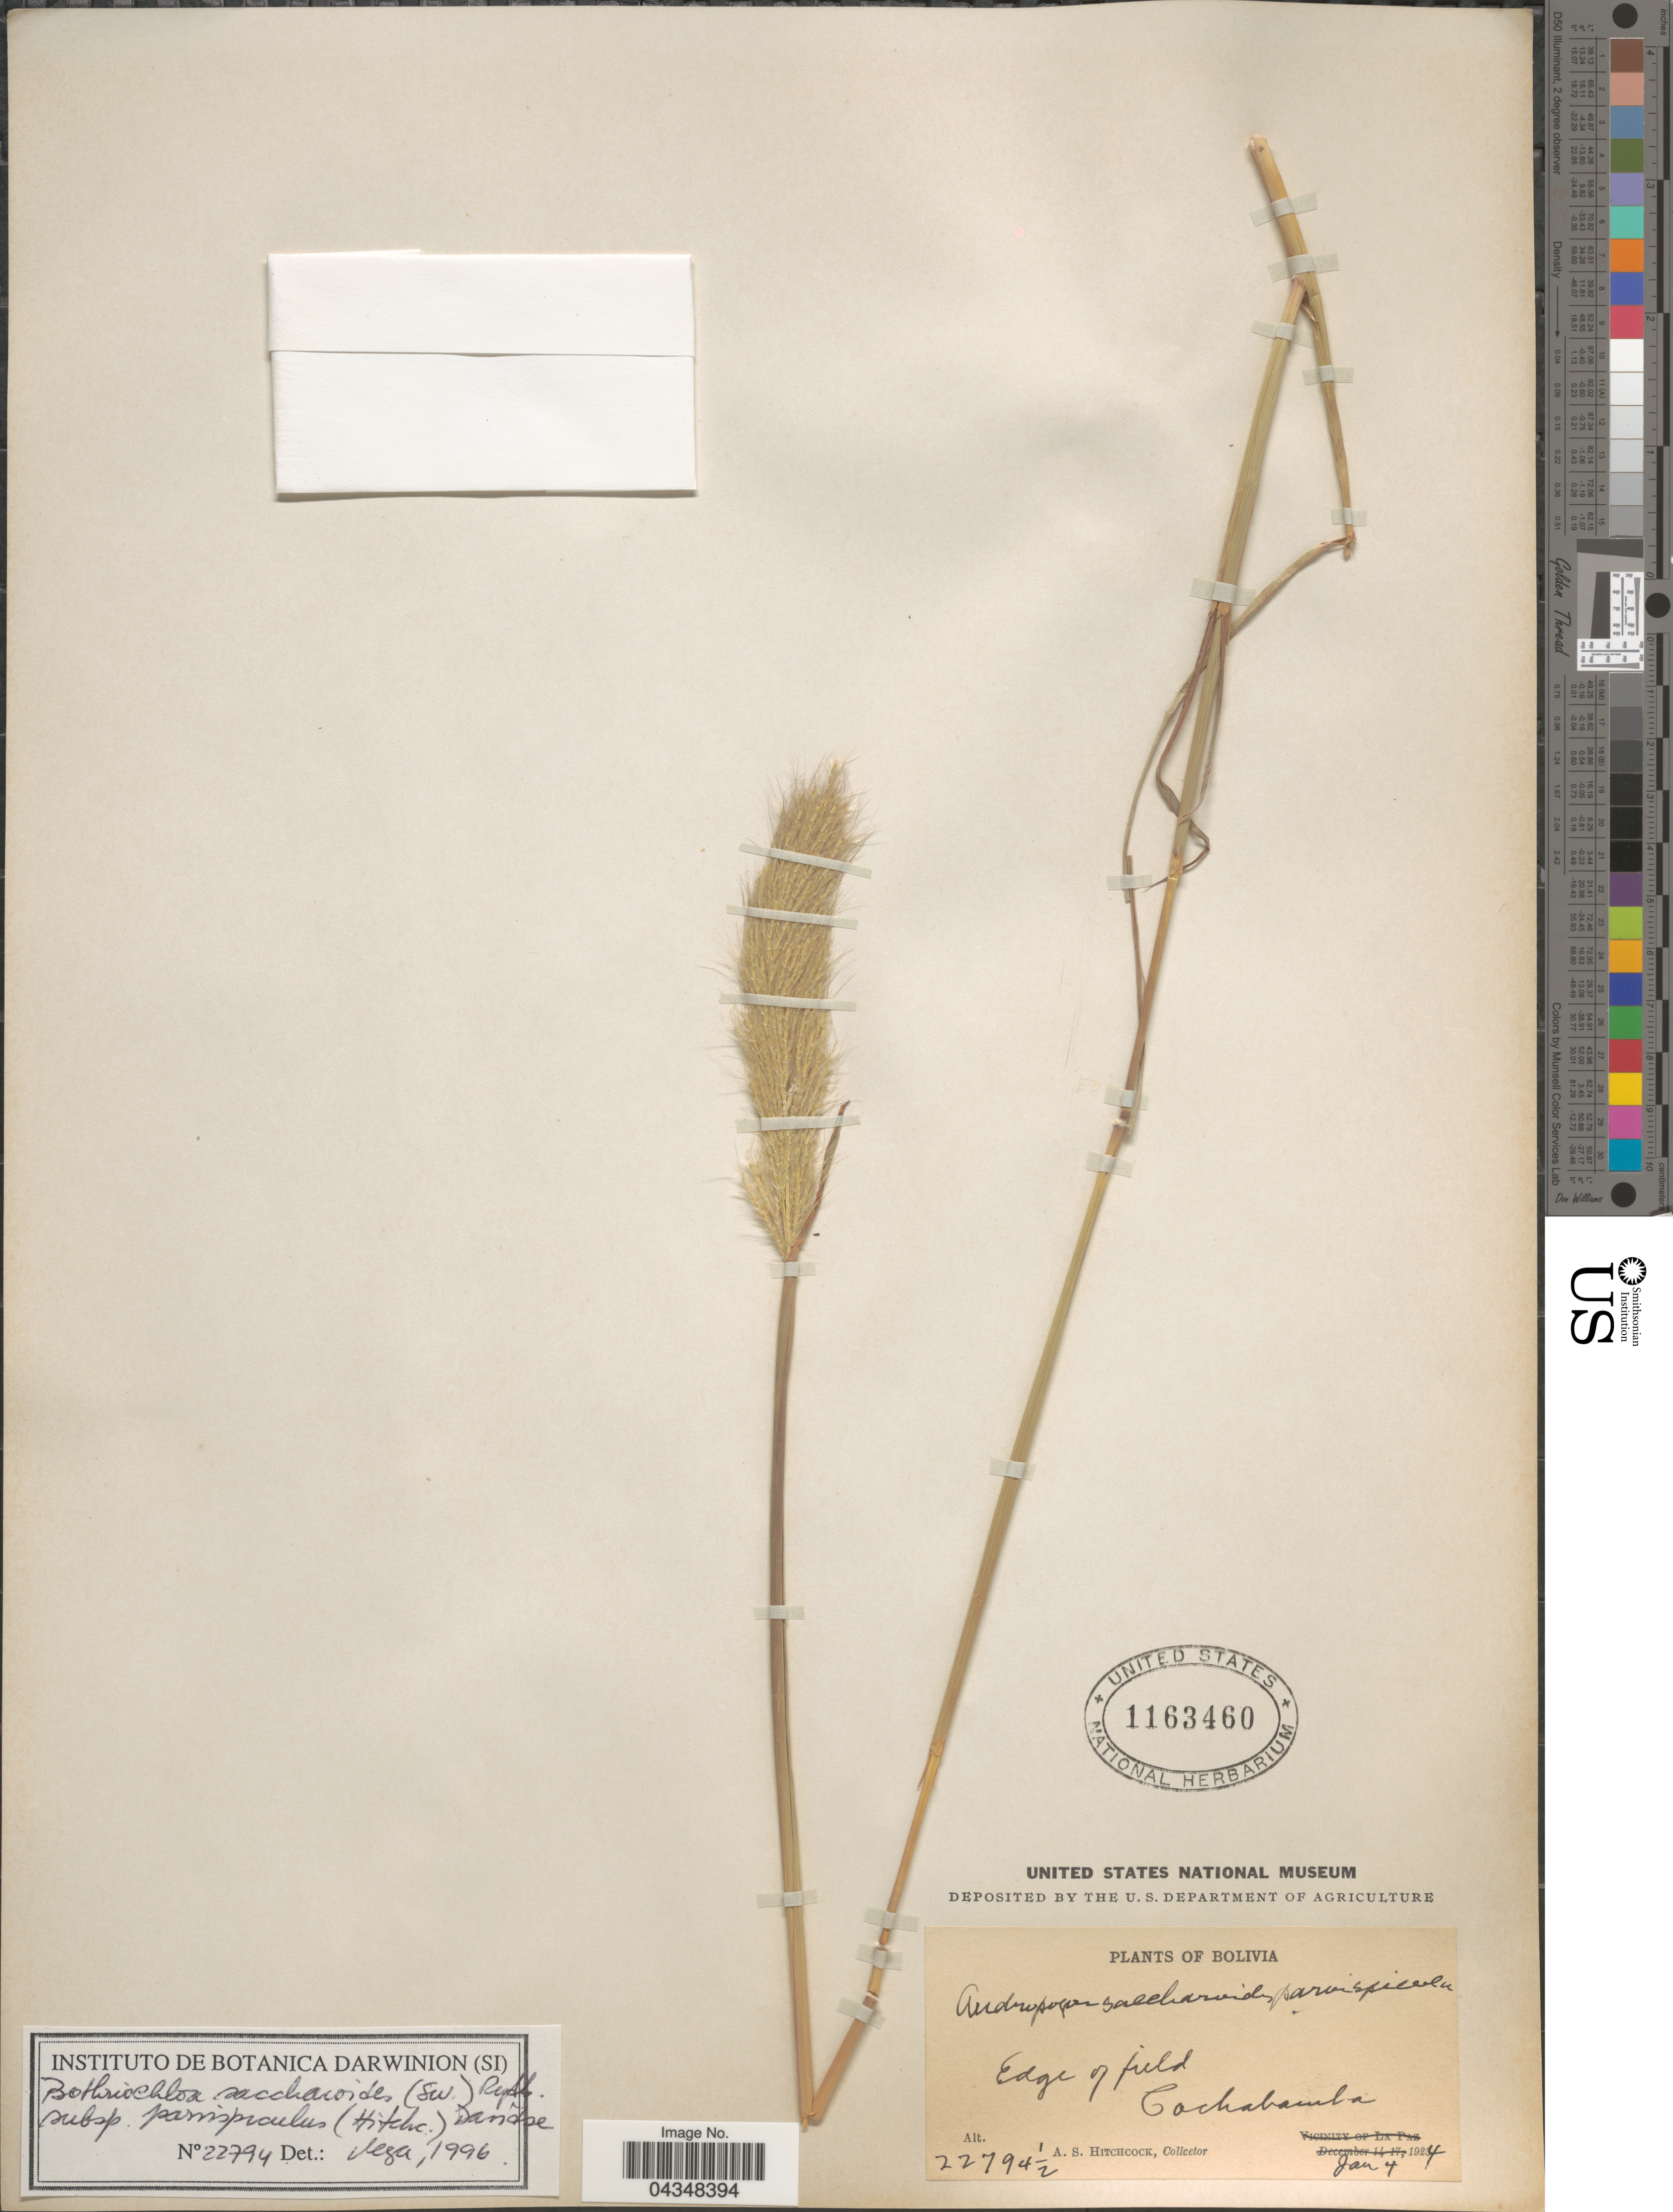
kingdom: Plantae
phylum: Tracheophyta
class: Liliopsida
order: Poales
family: Poaceae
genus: Bothriochloa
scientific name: Bothriochloa saccharoides var. parvispicula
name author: (Hitchc.) Tovar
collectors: A. S. Hitchcock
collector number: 22794½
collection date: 1924-01-04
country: Bolivia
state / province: Cochabamba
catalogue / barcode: US 1163460